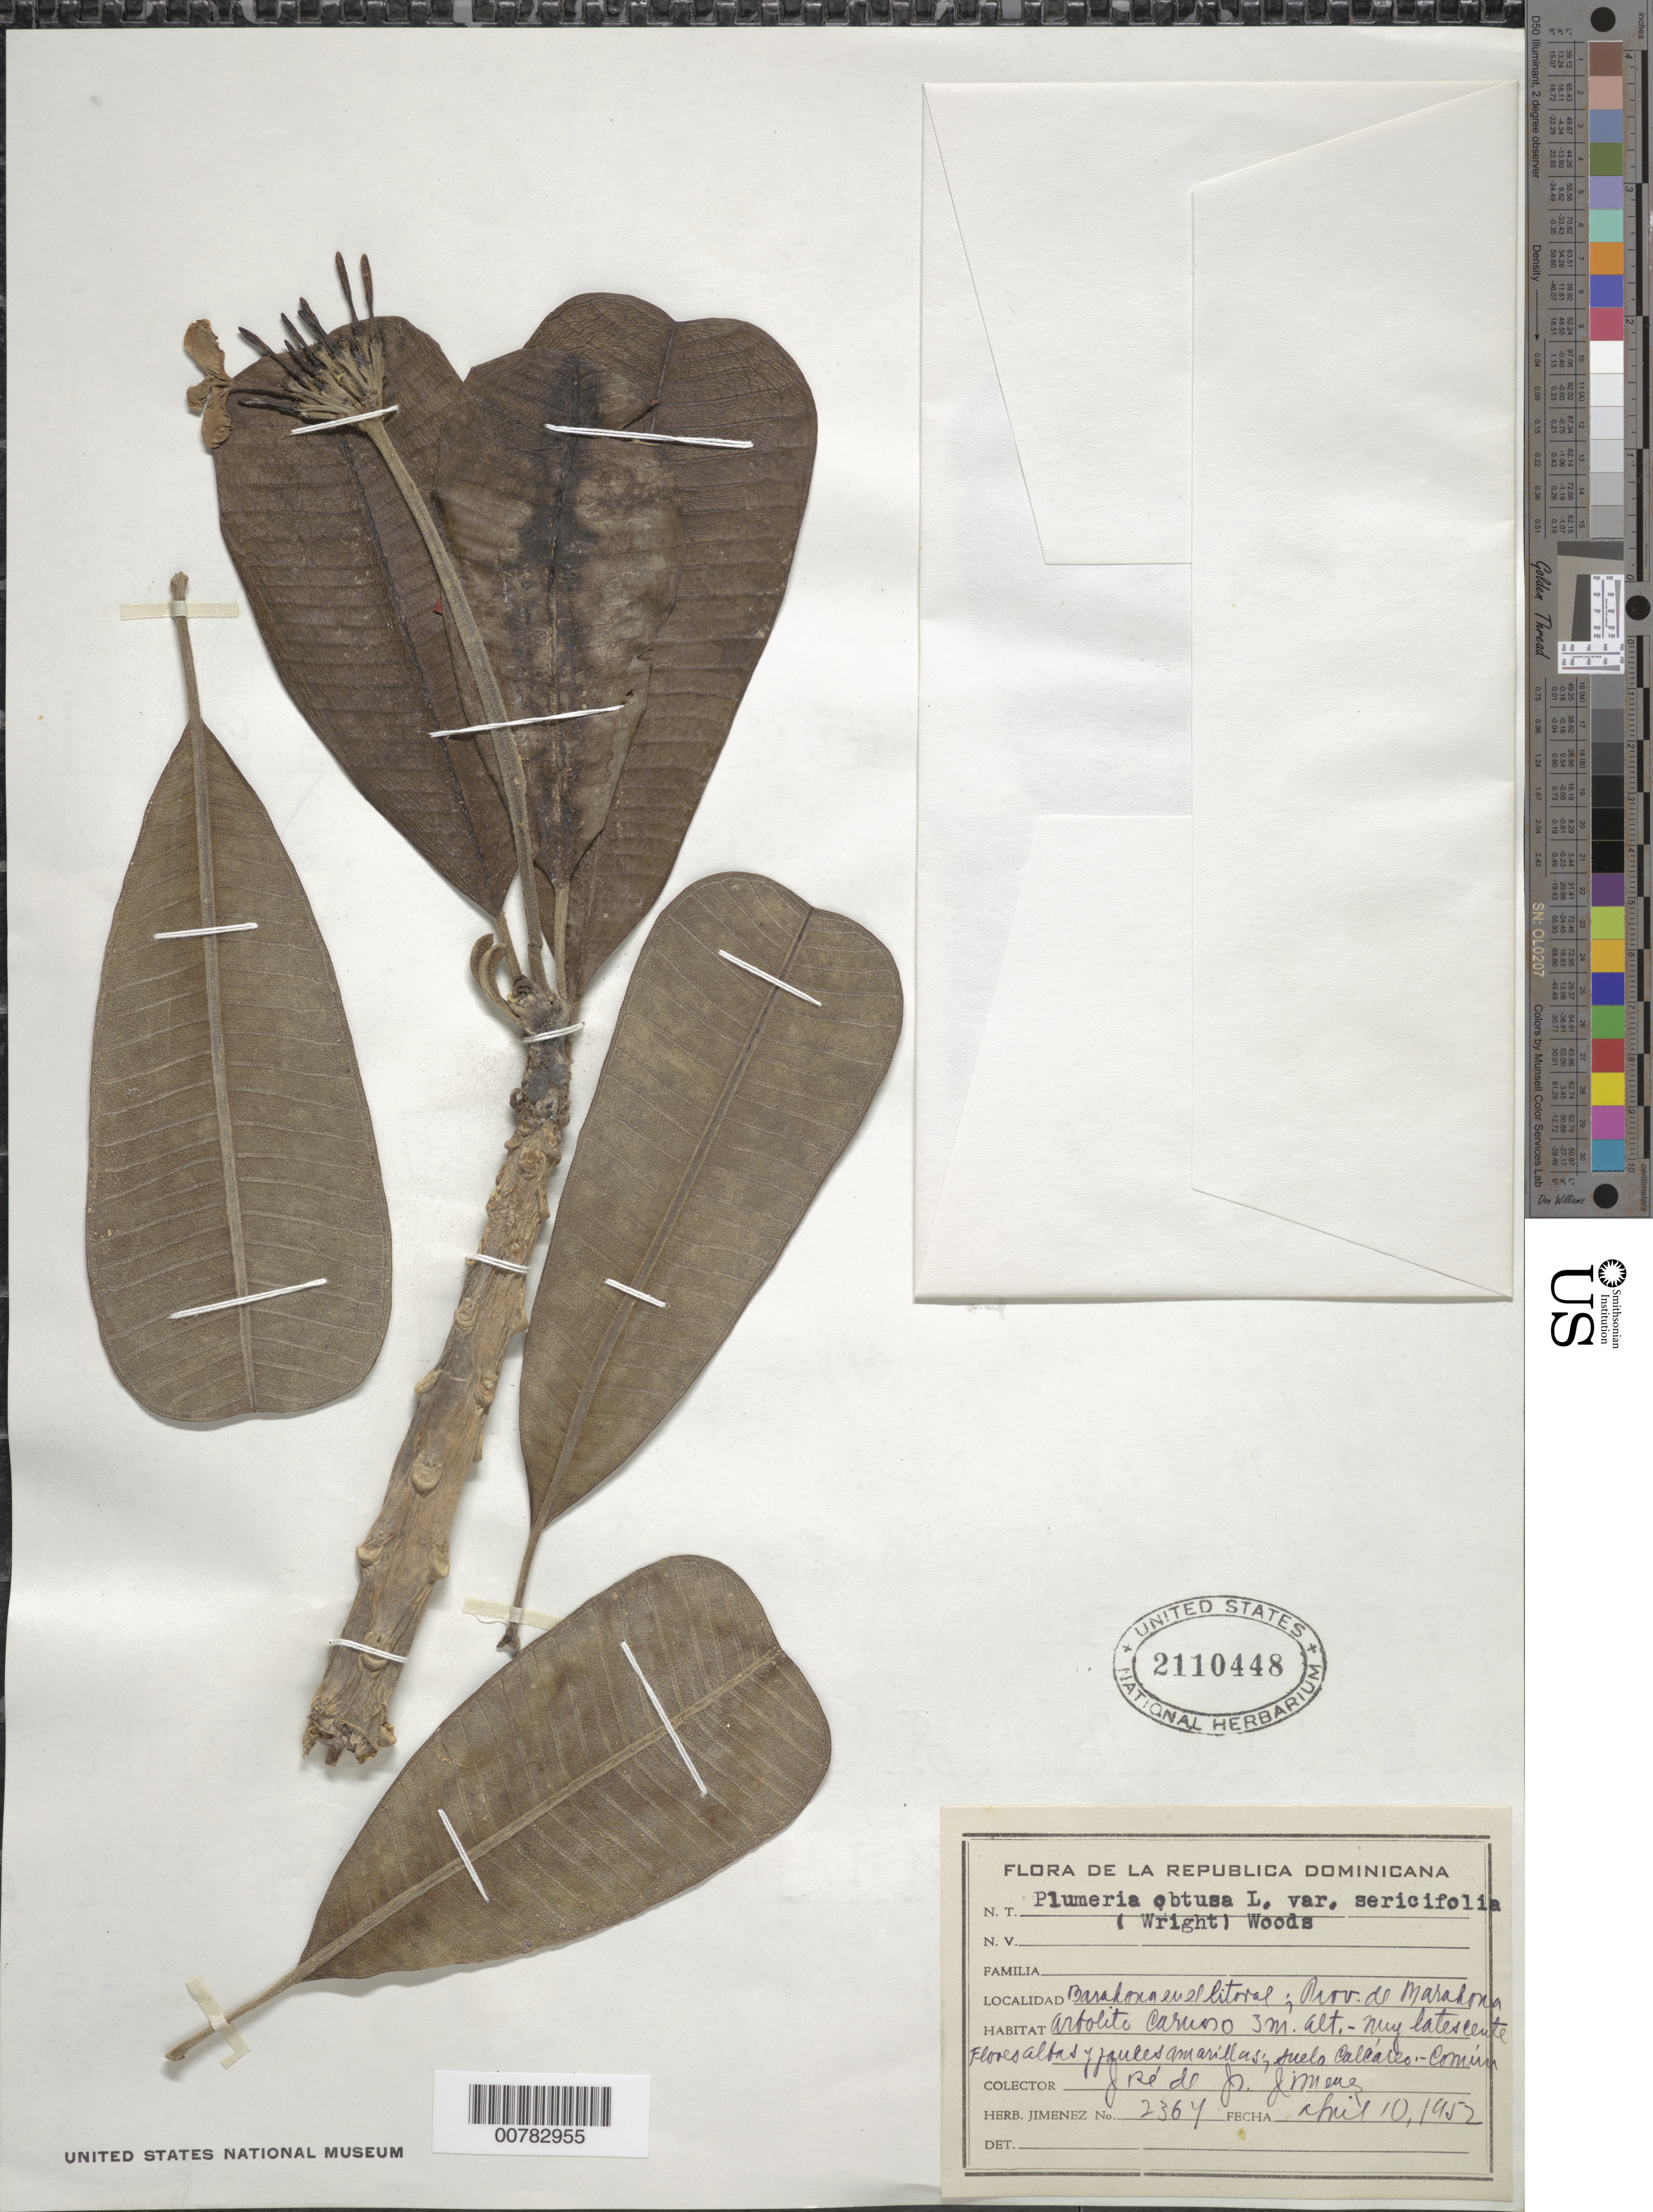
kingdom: Plantae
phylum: Tracheophyta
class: Magnoliopsida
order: Gentianales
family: Apocynaceae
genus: Plumeria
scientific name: Plumeria obtusa var. sericifolia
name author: (C. Wright ex Griseb.) Woodson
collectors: J. J. Jiménez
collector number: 2364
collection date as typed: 10 Apr 1952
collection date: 1952-04-10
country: Dominican Republic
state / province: Barahona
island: Hispaniola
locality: Barahona.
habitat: At coastline, calcareous soil.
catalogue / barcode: US 2110448